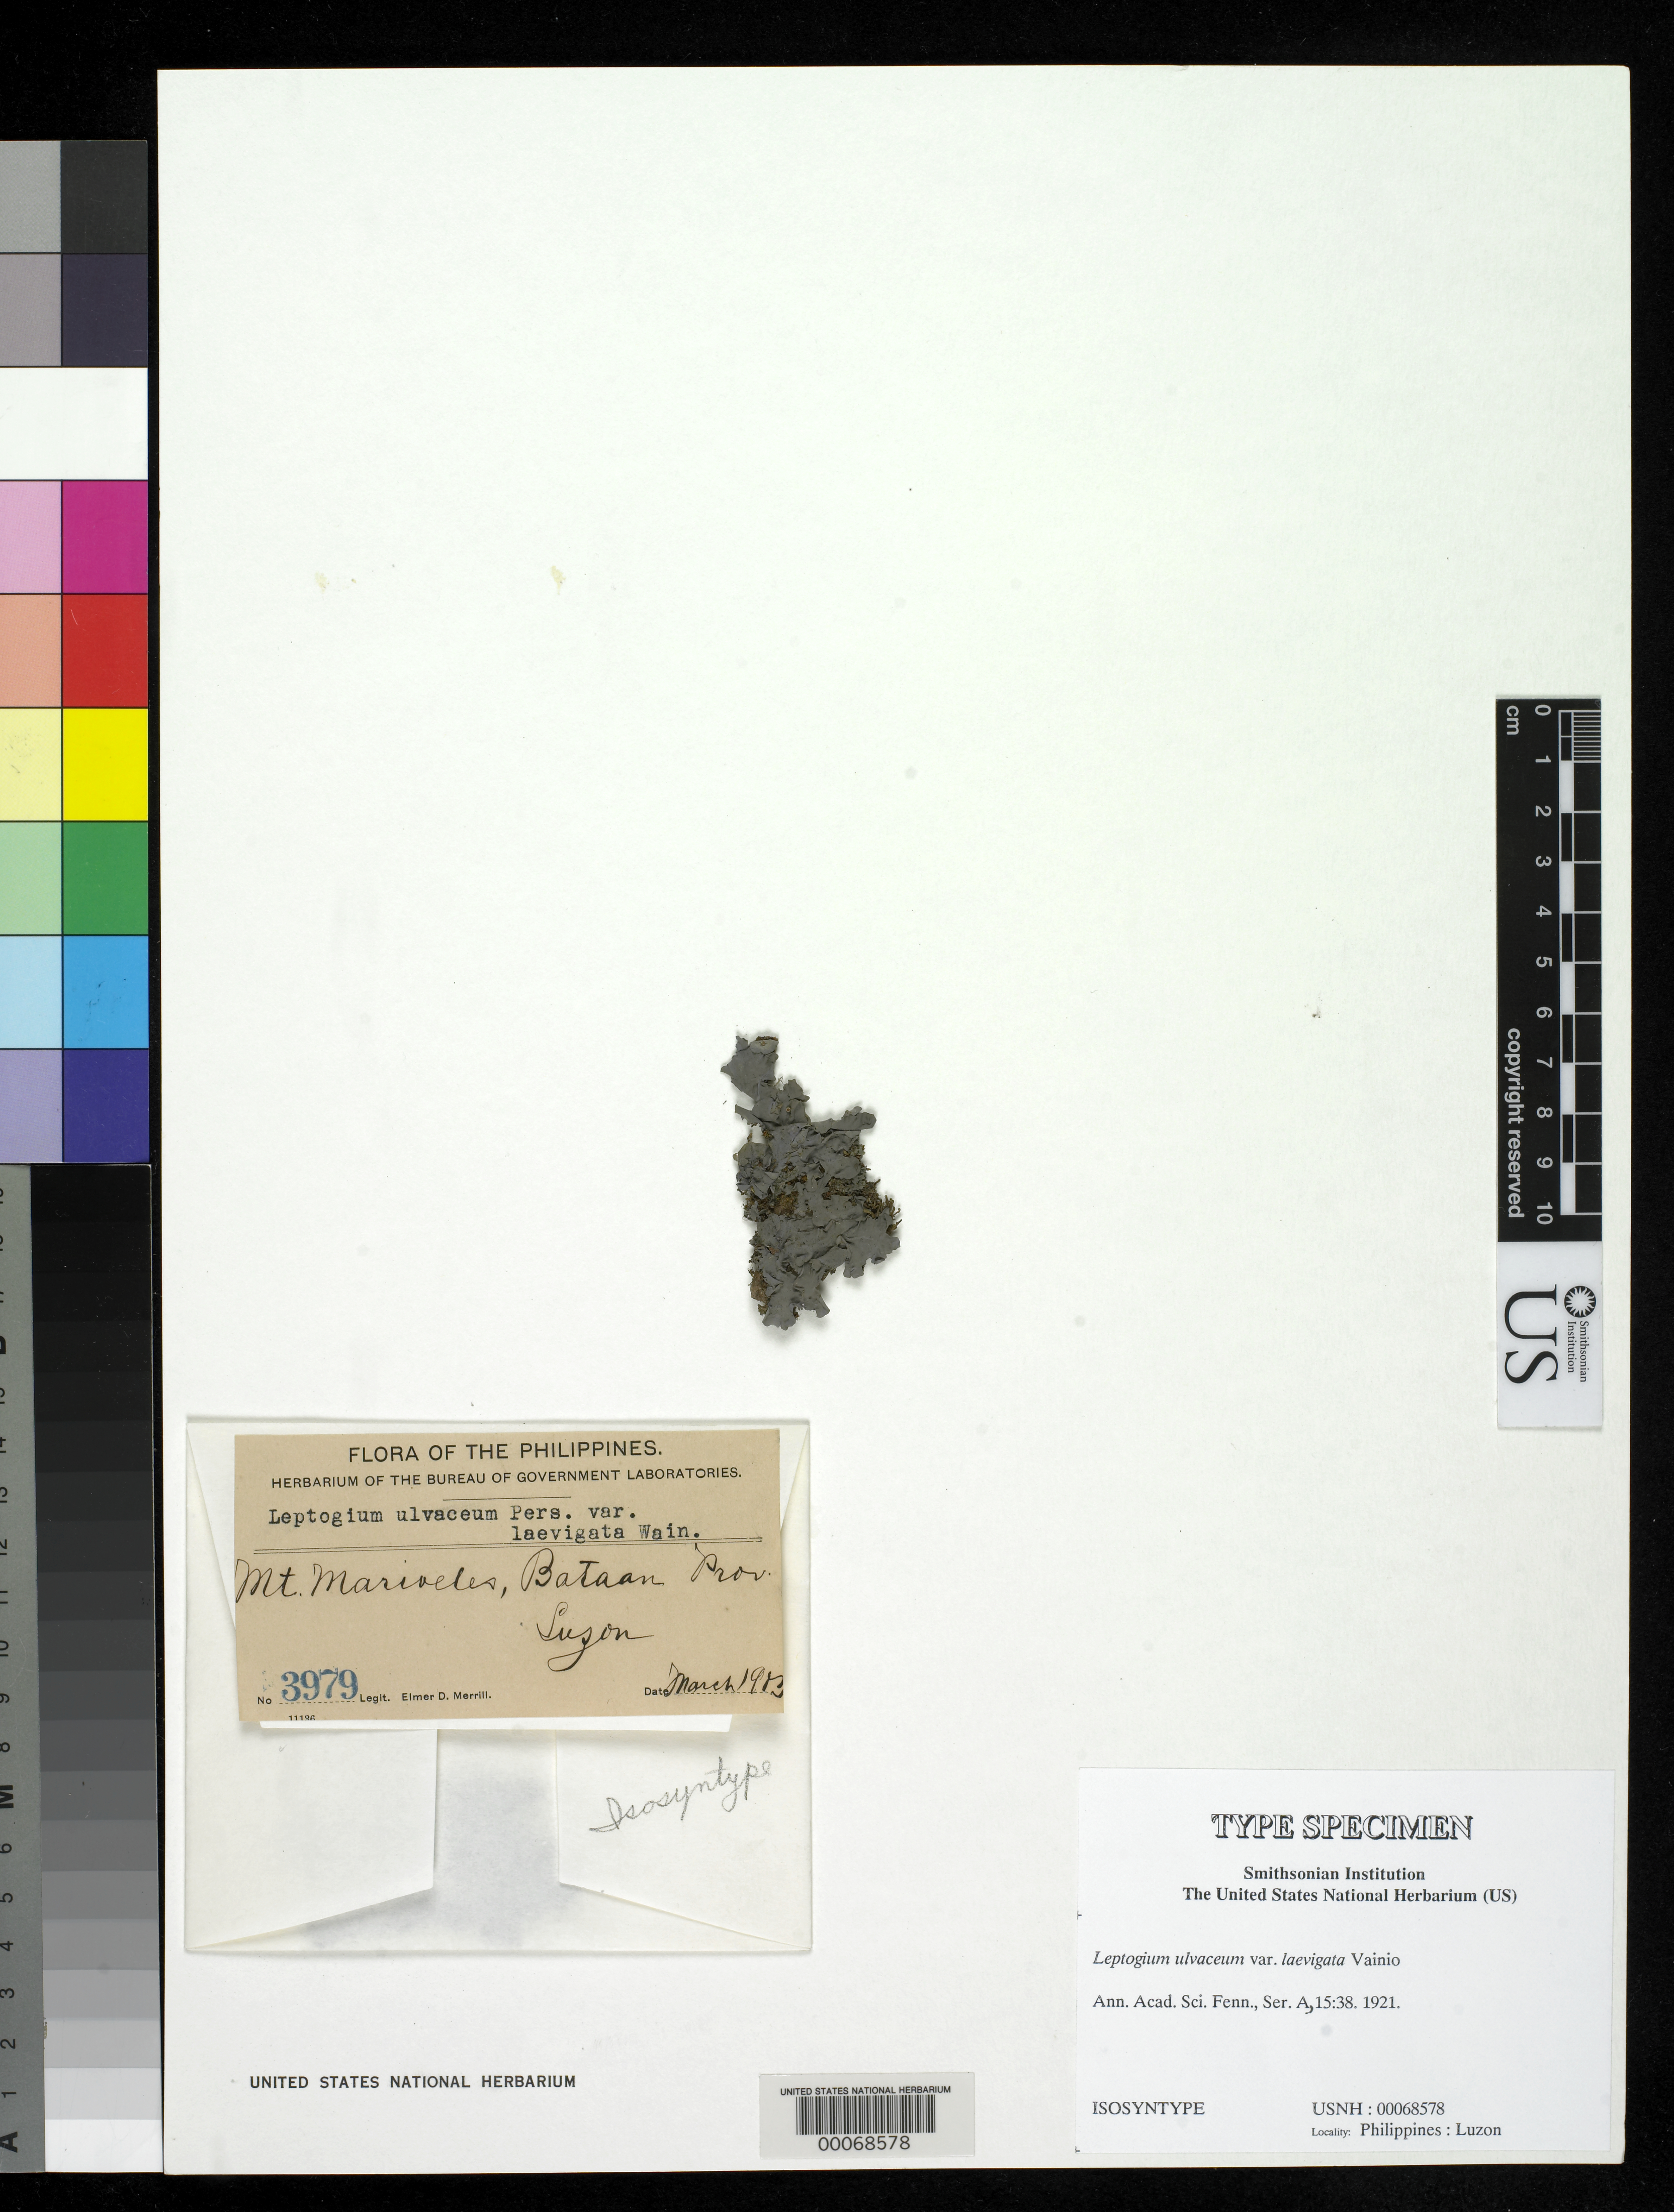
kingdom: Fungi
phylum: Ascomycota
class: Lecanoromycetes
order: Peltigerales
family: Collemataceae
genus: Leptogium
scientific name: Leptogium ulvaceum var. laevigata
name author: Vain.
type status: Isosyntype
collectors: E. D. Merrill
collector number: Bur. Sci. 3979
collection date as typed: Mar 1913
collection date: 1913-03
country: Philippines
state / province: Central Luzon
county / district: Bataan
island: Luzon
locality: Mt. Mariveles.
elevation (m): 1000